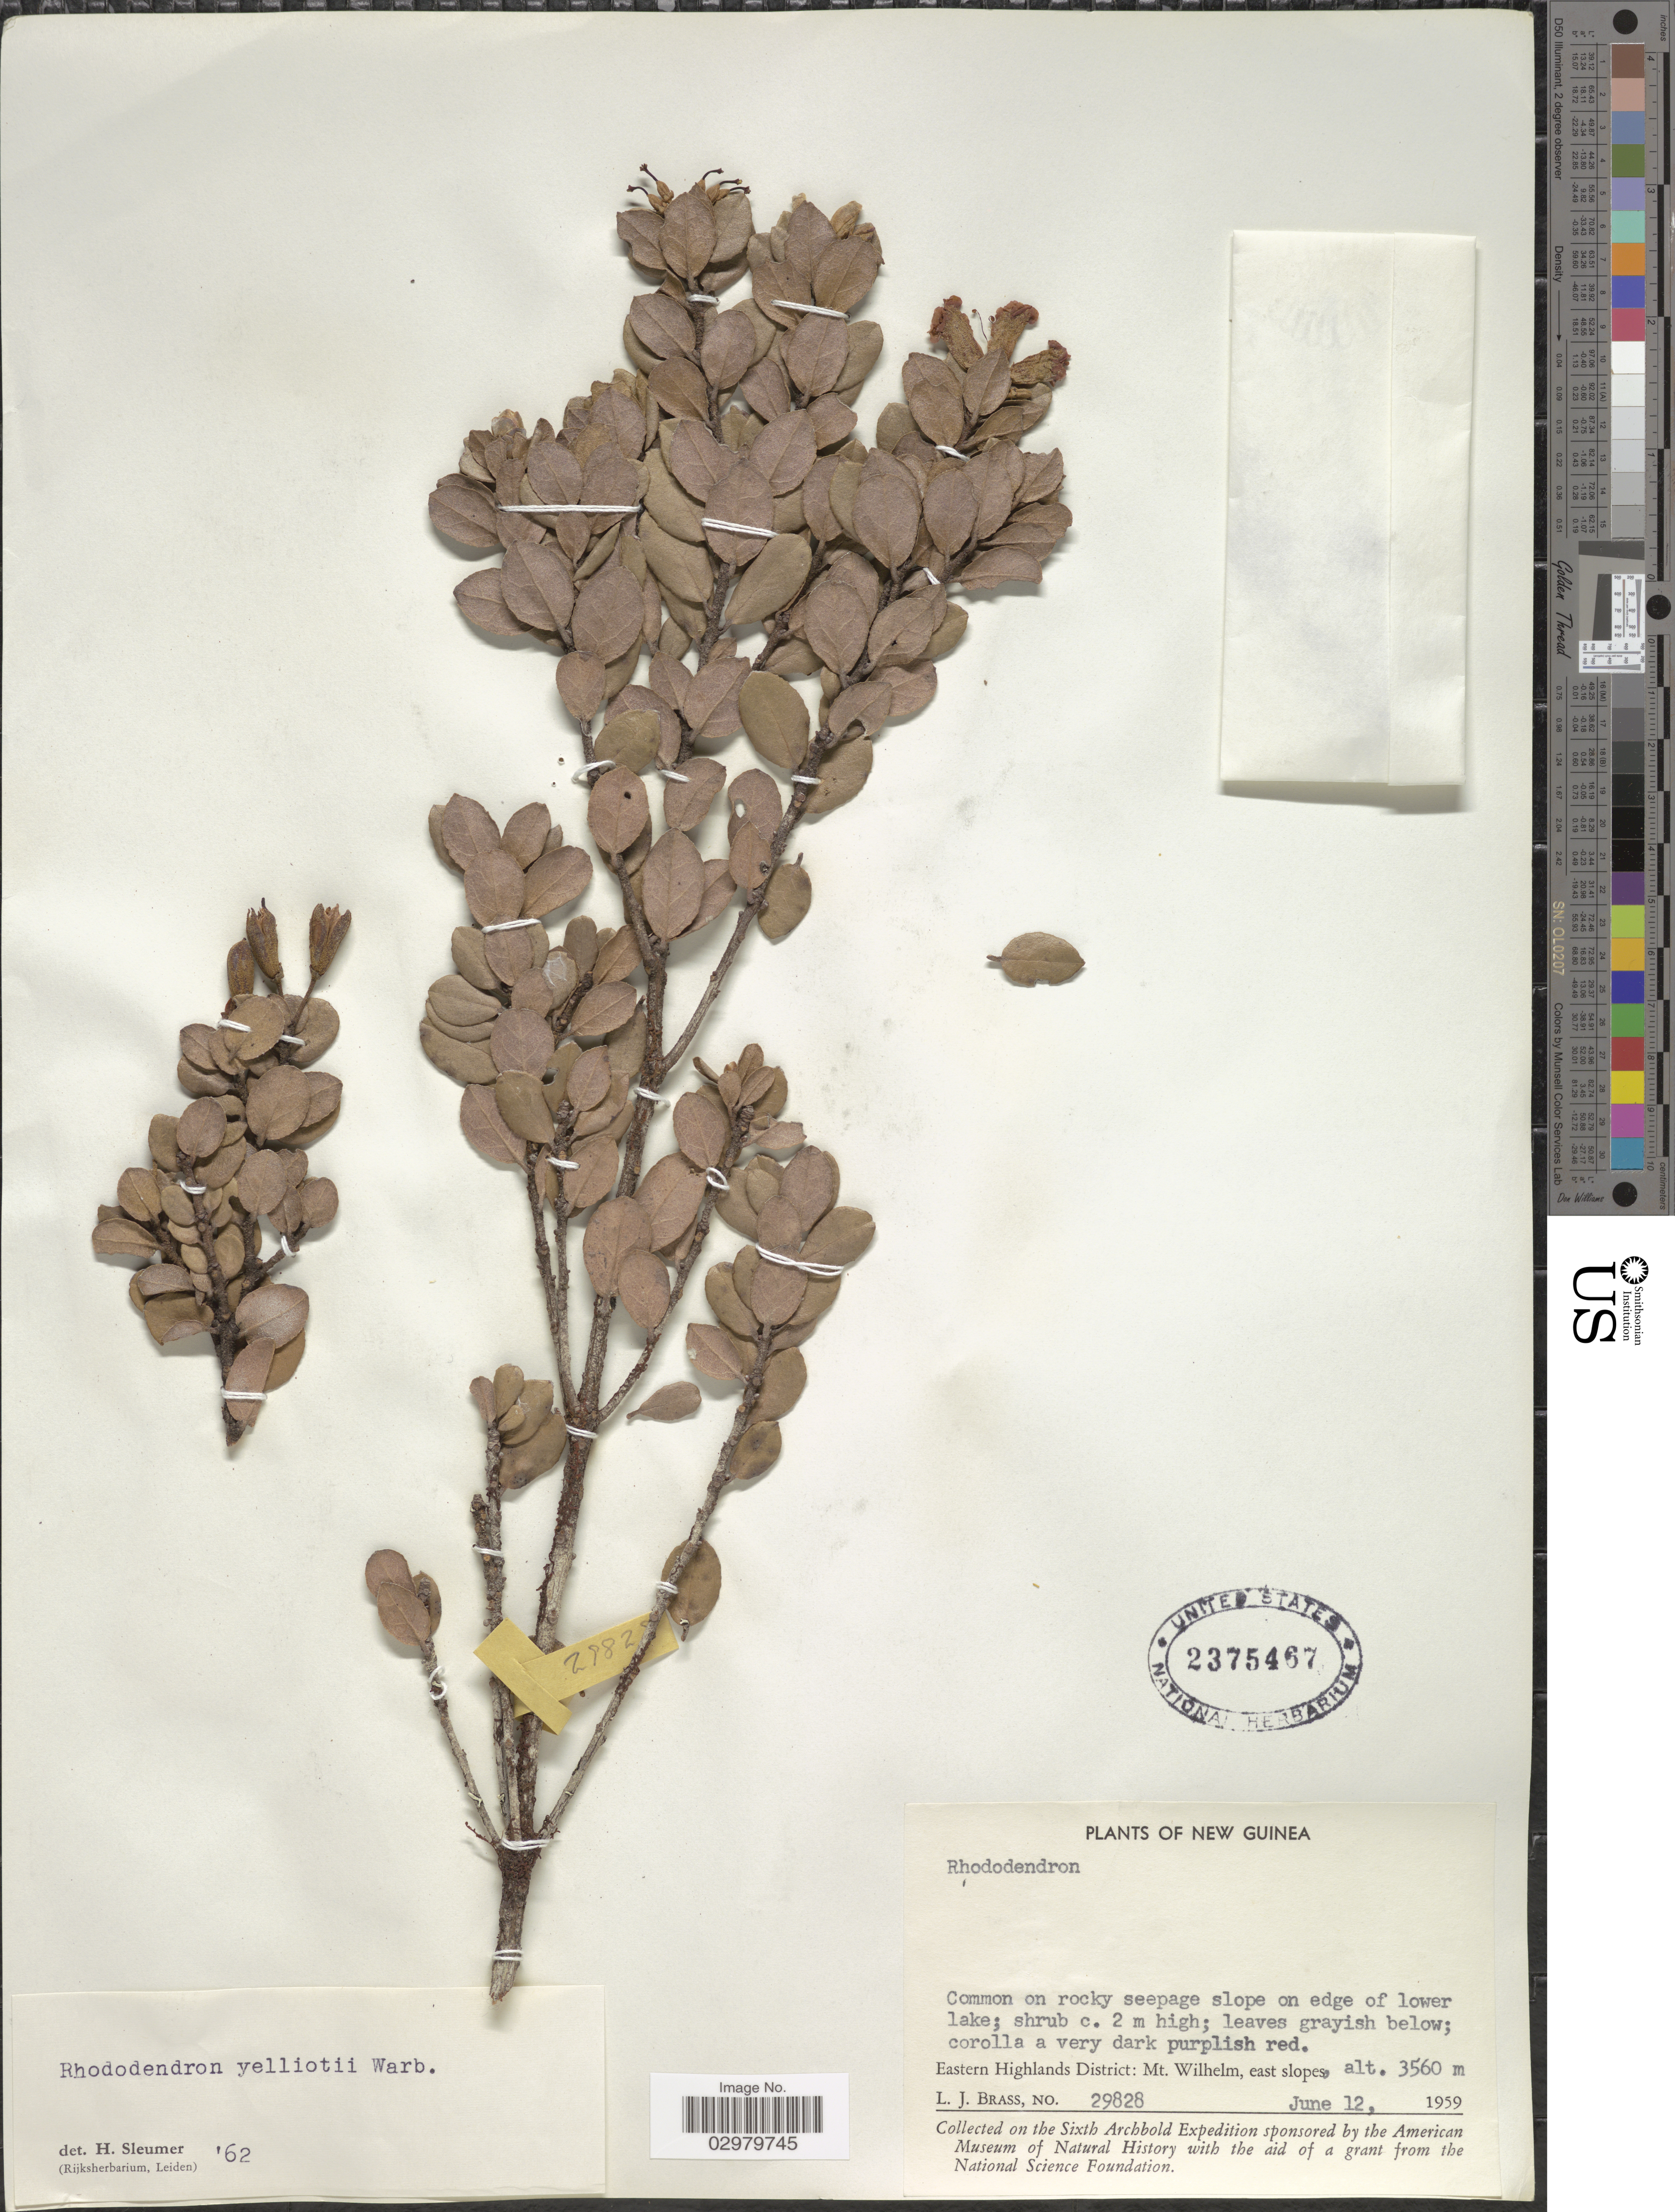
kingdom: Plantae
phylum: Tracheophyta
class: Magnoliopsida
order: Ericales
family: Ericaceae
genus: Rhododendron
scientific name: Rhododendron yelliottii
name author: Warb.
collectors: L. J. Brass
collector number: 29828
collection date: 1959-06-12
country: Papua New Guinea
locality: New Guinea. Eastern Highlands District: Mt. Wilhelm, east slopes.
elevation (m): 3560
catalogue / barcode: US 2375467